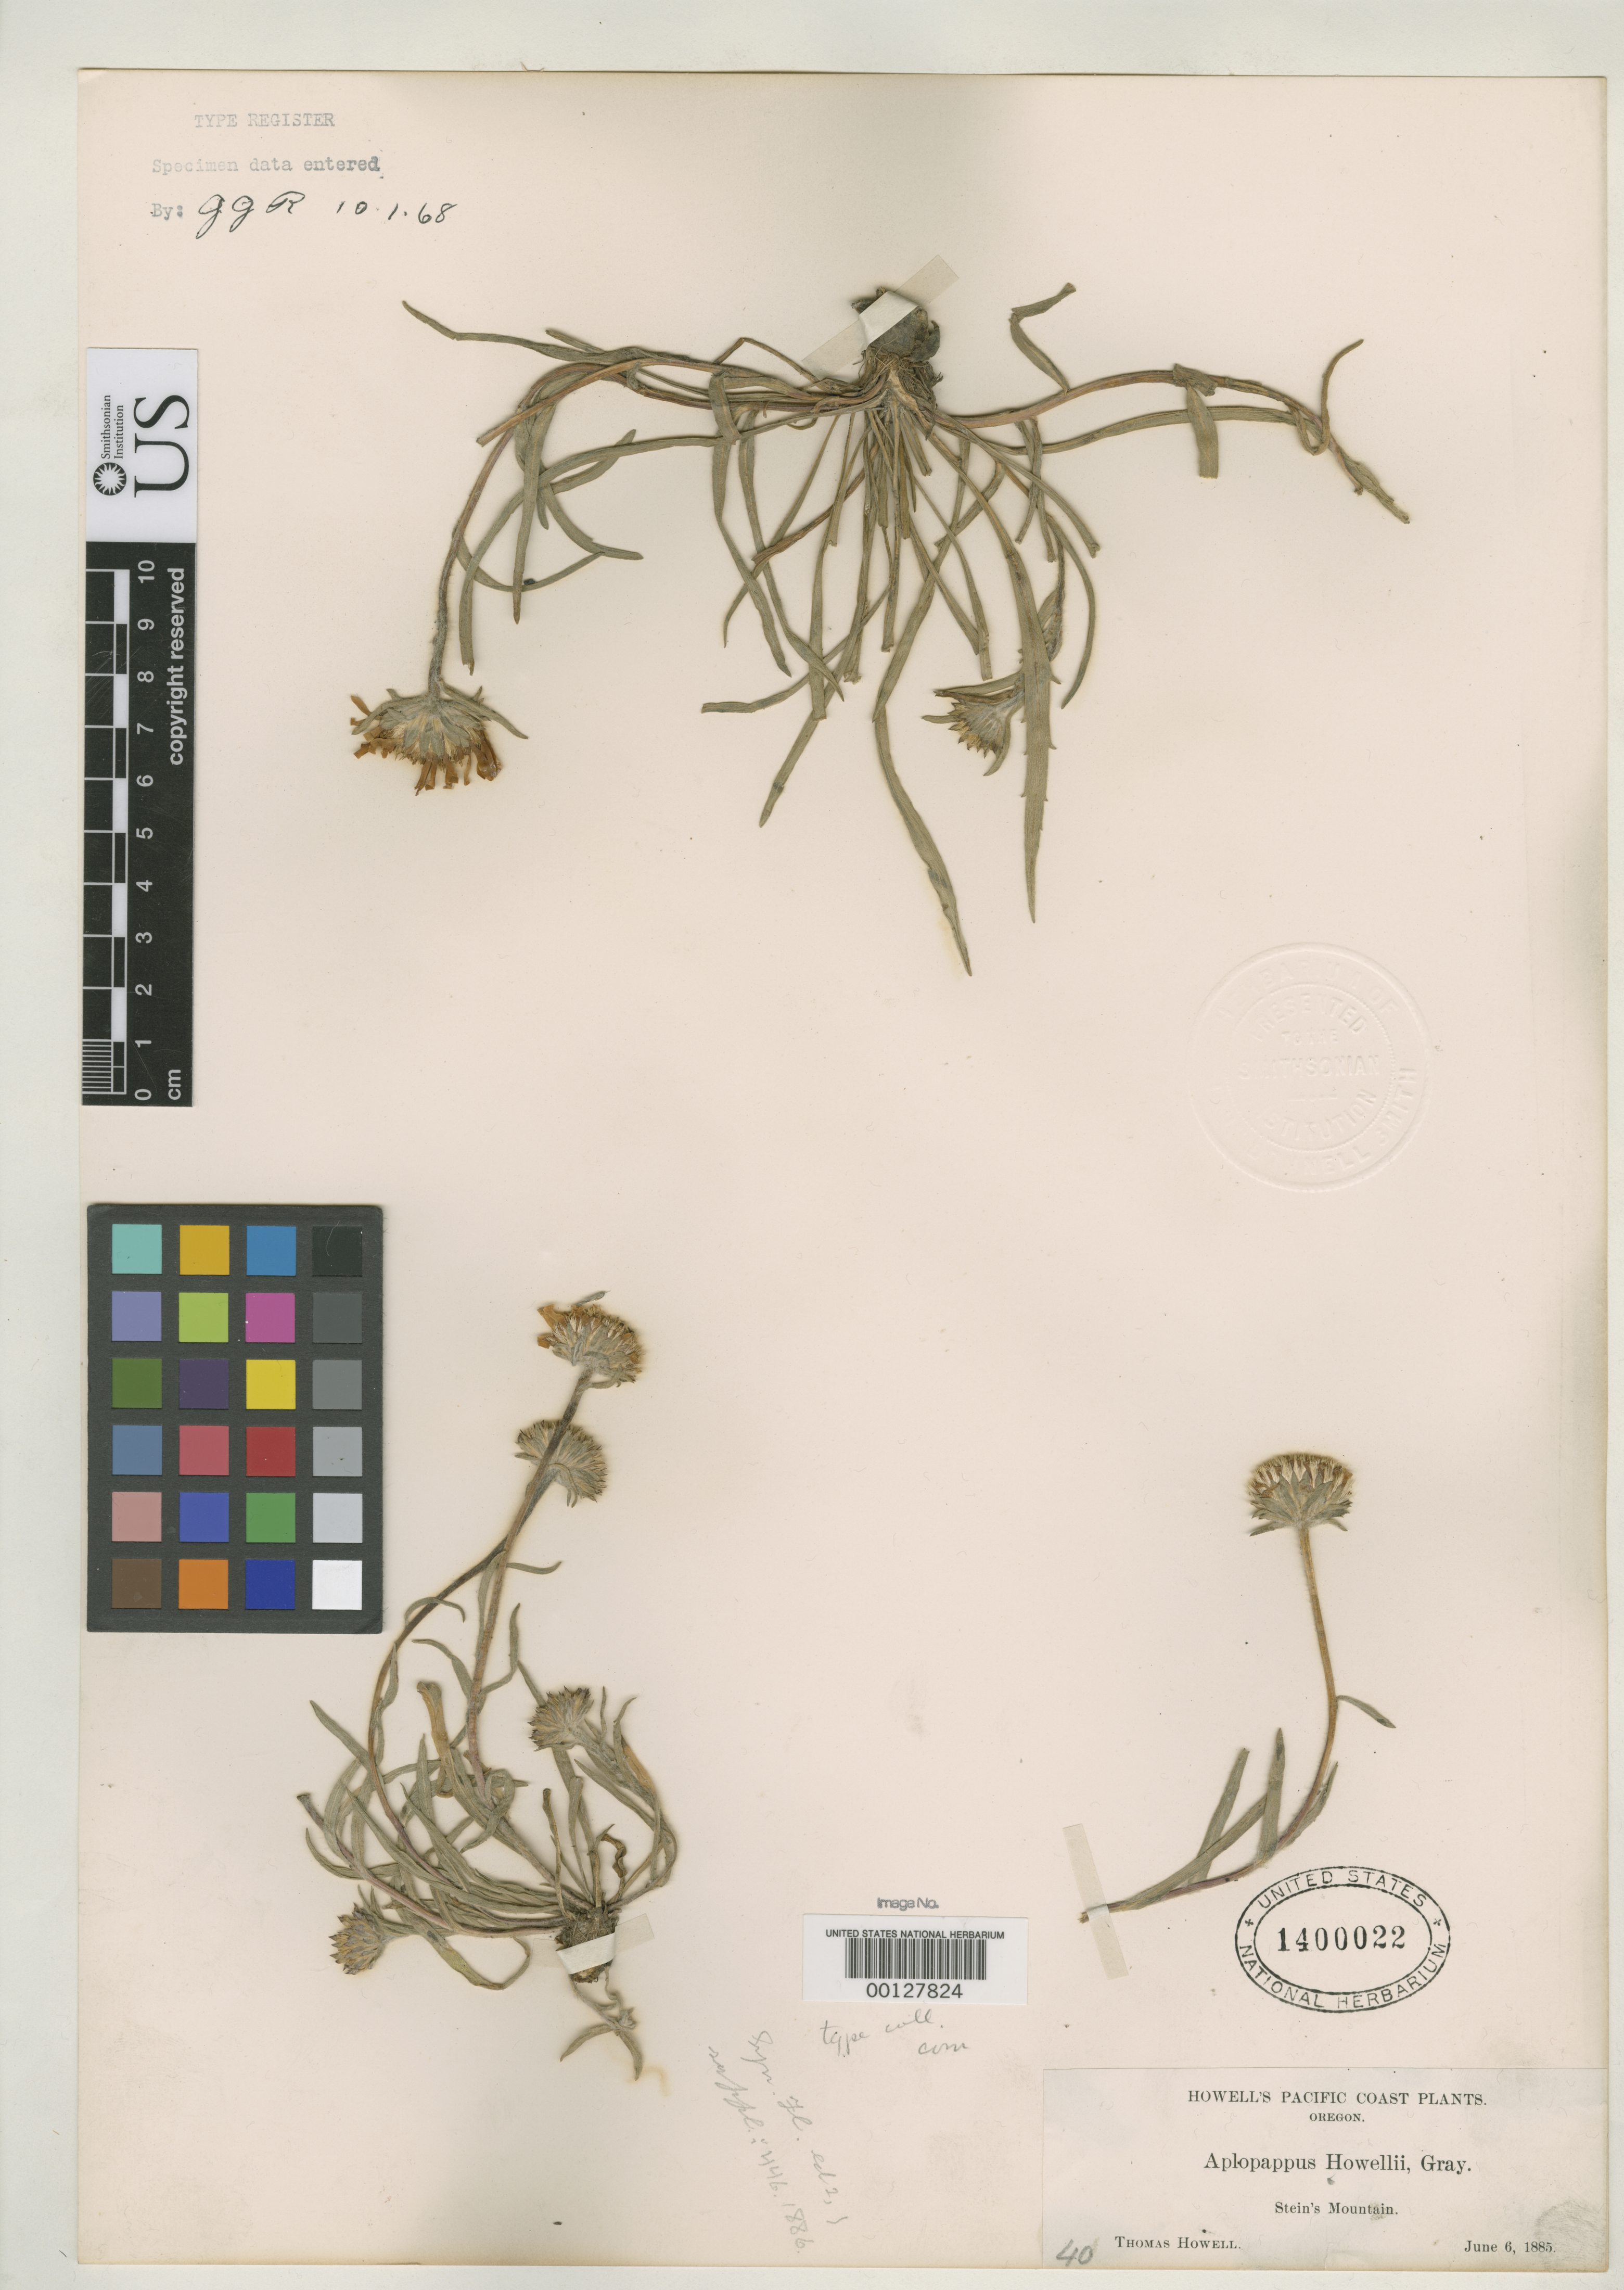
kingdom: Plantae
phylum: Tracheophyta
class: Magnoliopsida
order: Asterales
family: Asteraceae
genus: Haplopappus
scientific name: Haplopappus howellii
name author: A. Gray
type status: Type Material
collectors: T. J. Howell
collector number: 40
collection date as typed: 06 Jun 1885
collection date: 1885-06-06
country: United States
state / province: Oregon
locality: Steins Mountain.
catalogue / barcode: US 140022